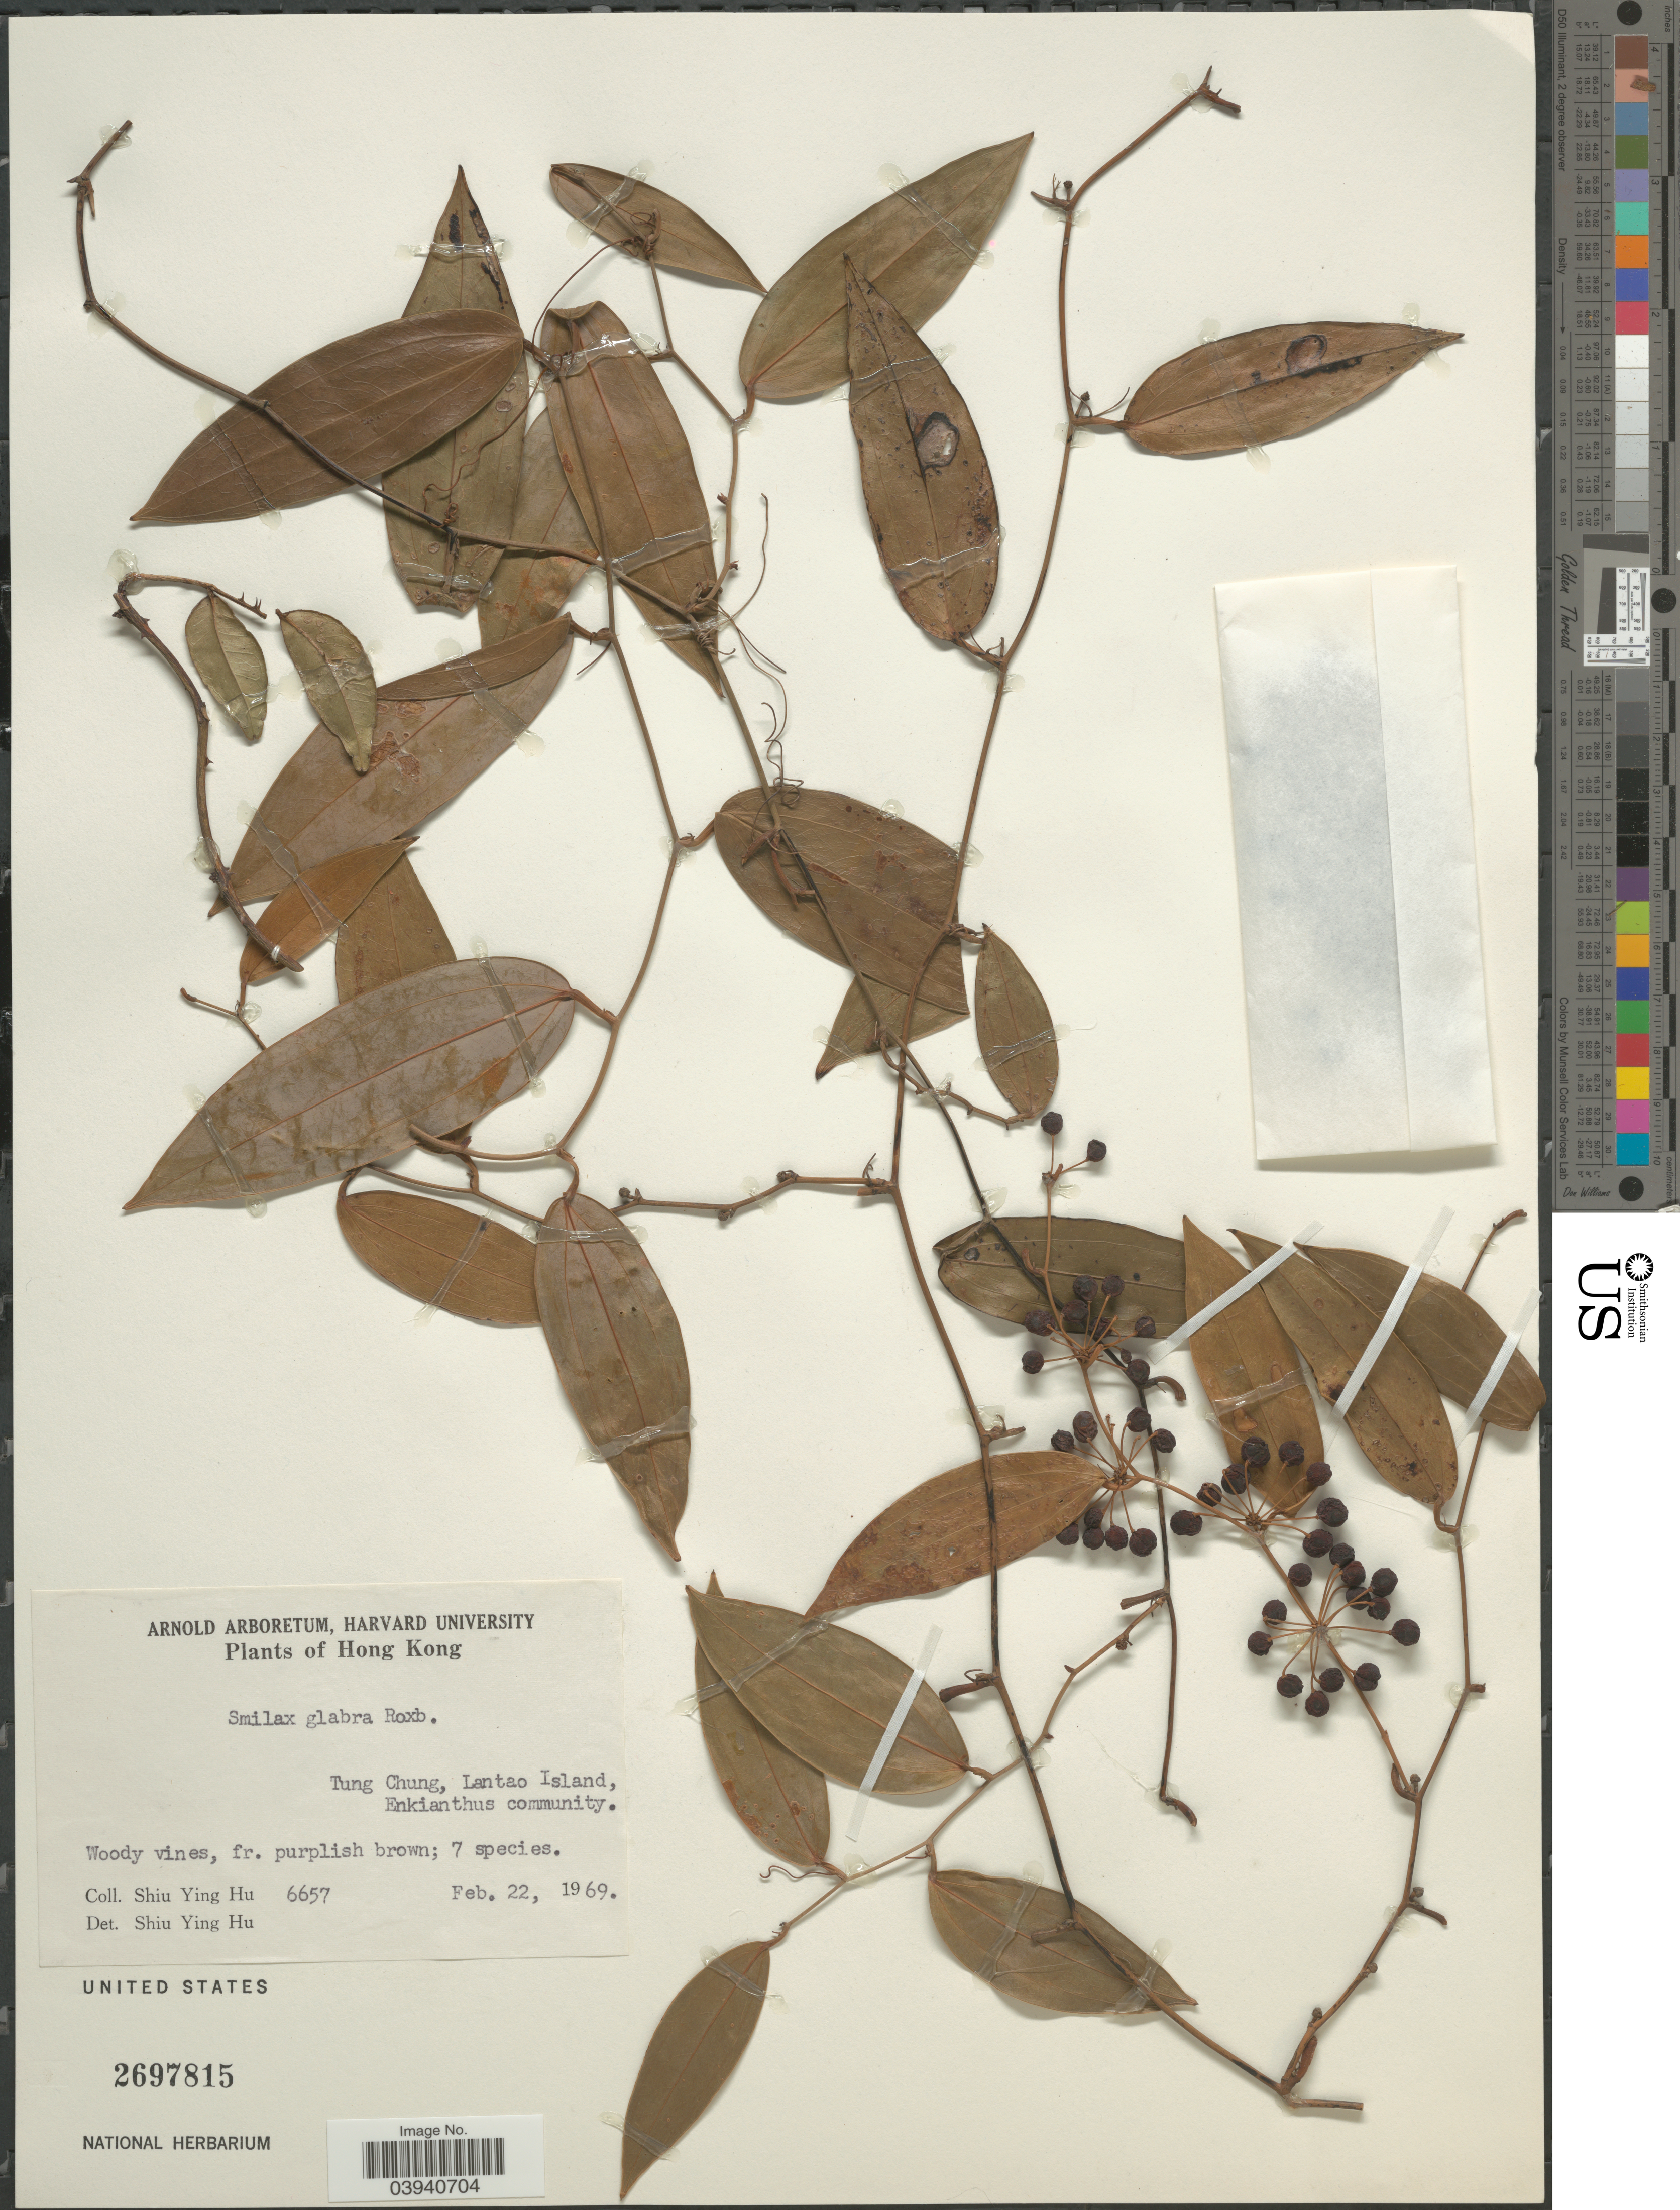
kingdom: Plantae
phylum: Tracheophyta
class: Liliopsida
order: Liliales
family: Smilacaceae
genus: Smilax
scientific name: Smilax glabra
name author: Roxb.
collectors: S. Y. Hu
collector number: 6657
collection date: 1969-02-22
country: China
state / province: Hong Kong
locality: Tung Chung, Lantao Island, Enkianthus community.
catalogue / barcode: US 2697815